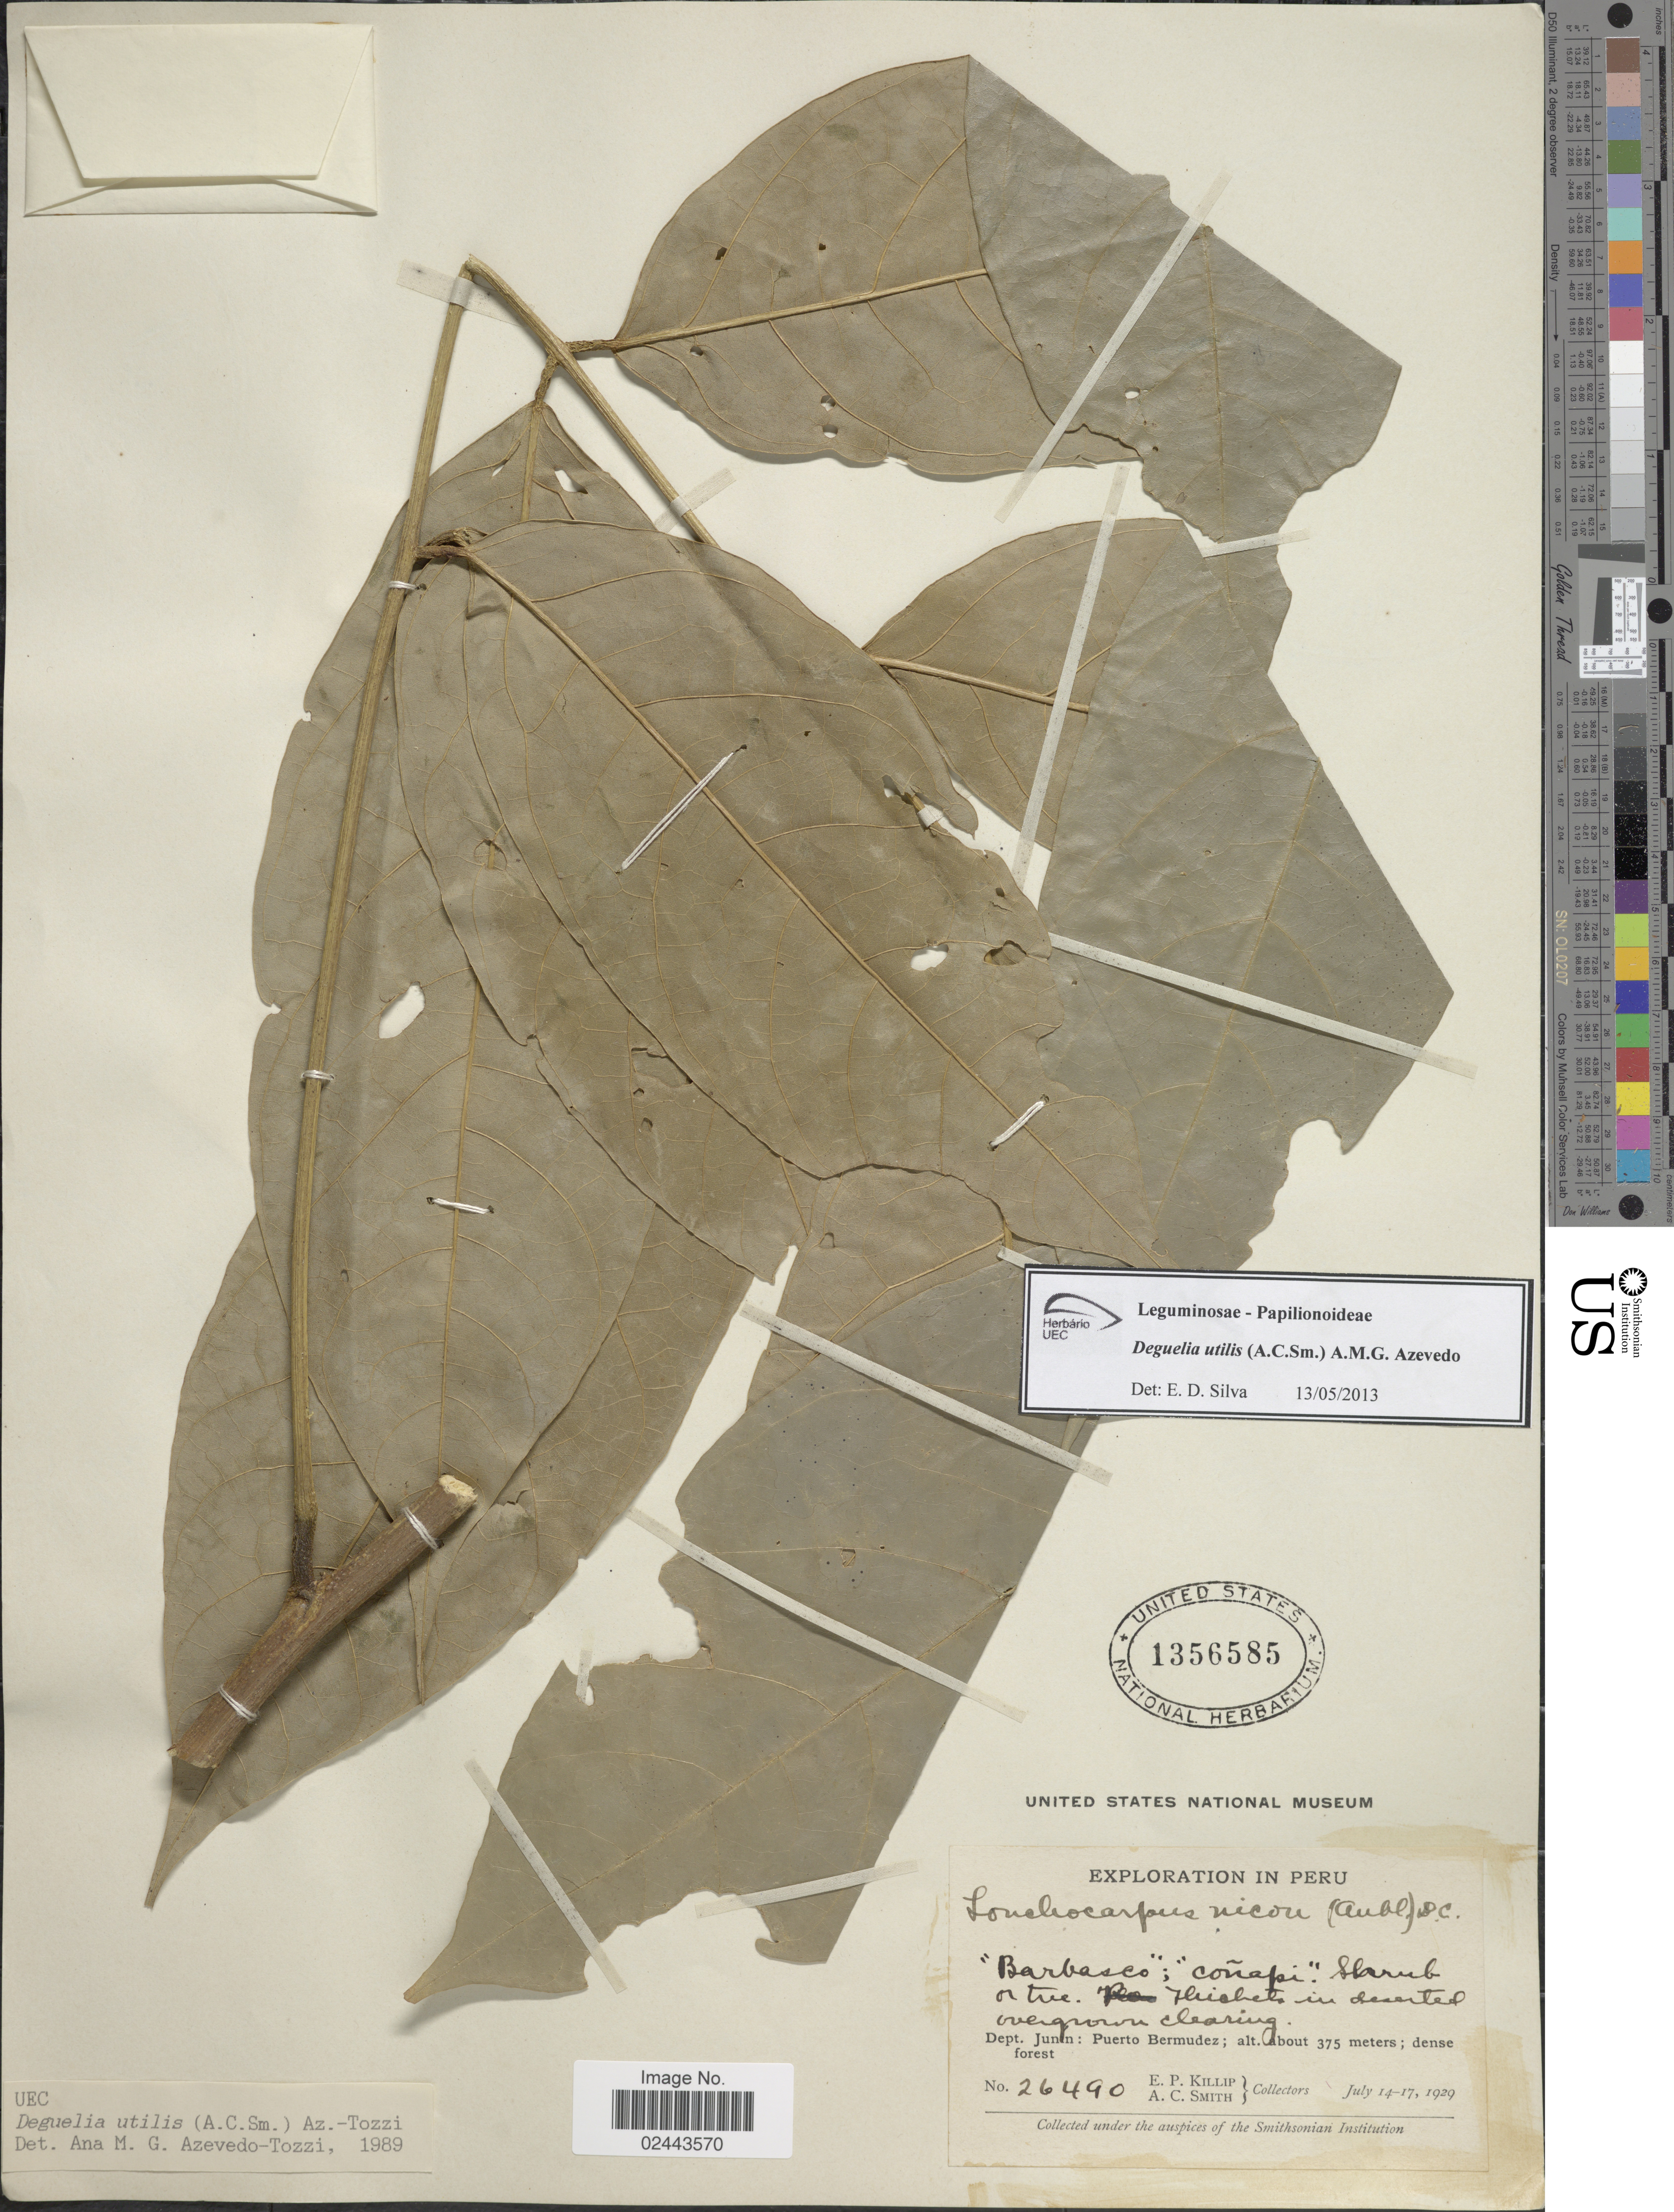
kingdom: Plantae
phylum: Tracheophyta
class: Magnoliopsida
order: Fabales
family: Fabaceae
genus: Deguelia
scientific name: Deguelia utilis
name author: (A.C. Sm.) A.M.G. Azevedo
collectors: E. P. Killip & A. C. Smith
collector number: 26490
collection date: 1929-07-14/1929-09-17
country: Peru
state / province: Junín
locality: Puerto Bermudez; dense forest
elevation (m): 375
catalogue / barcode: US 1356585